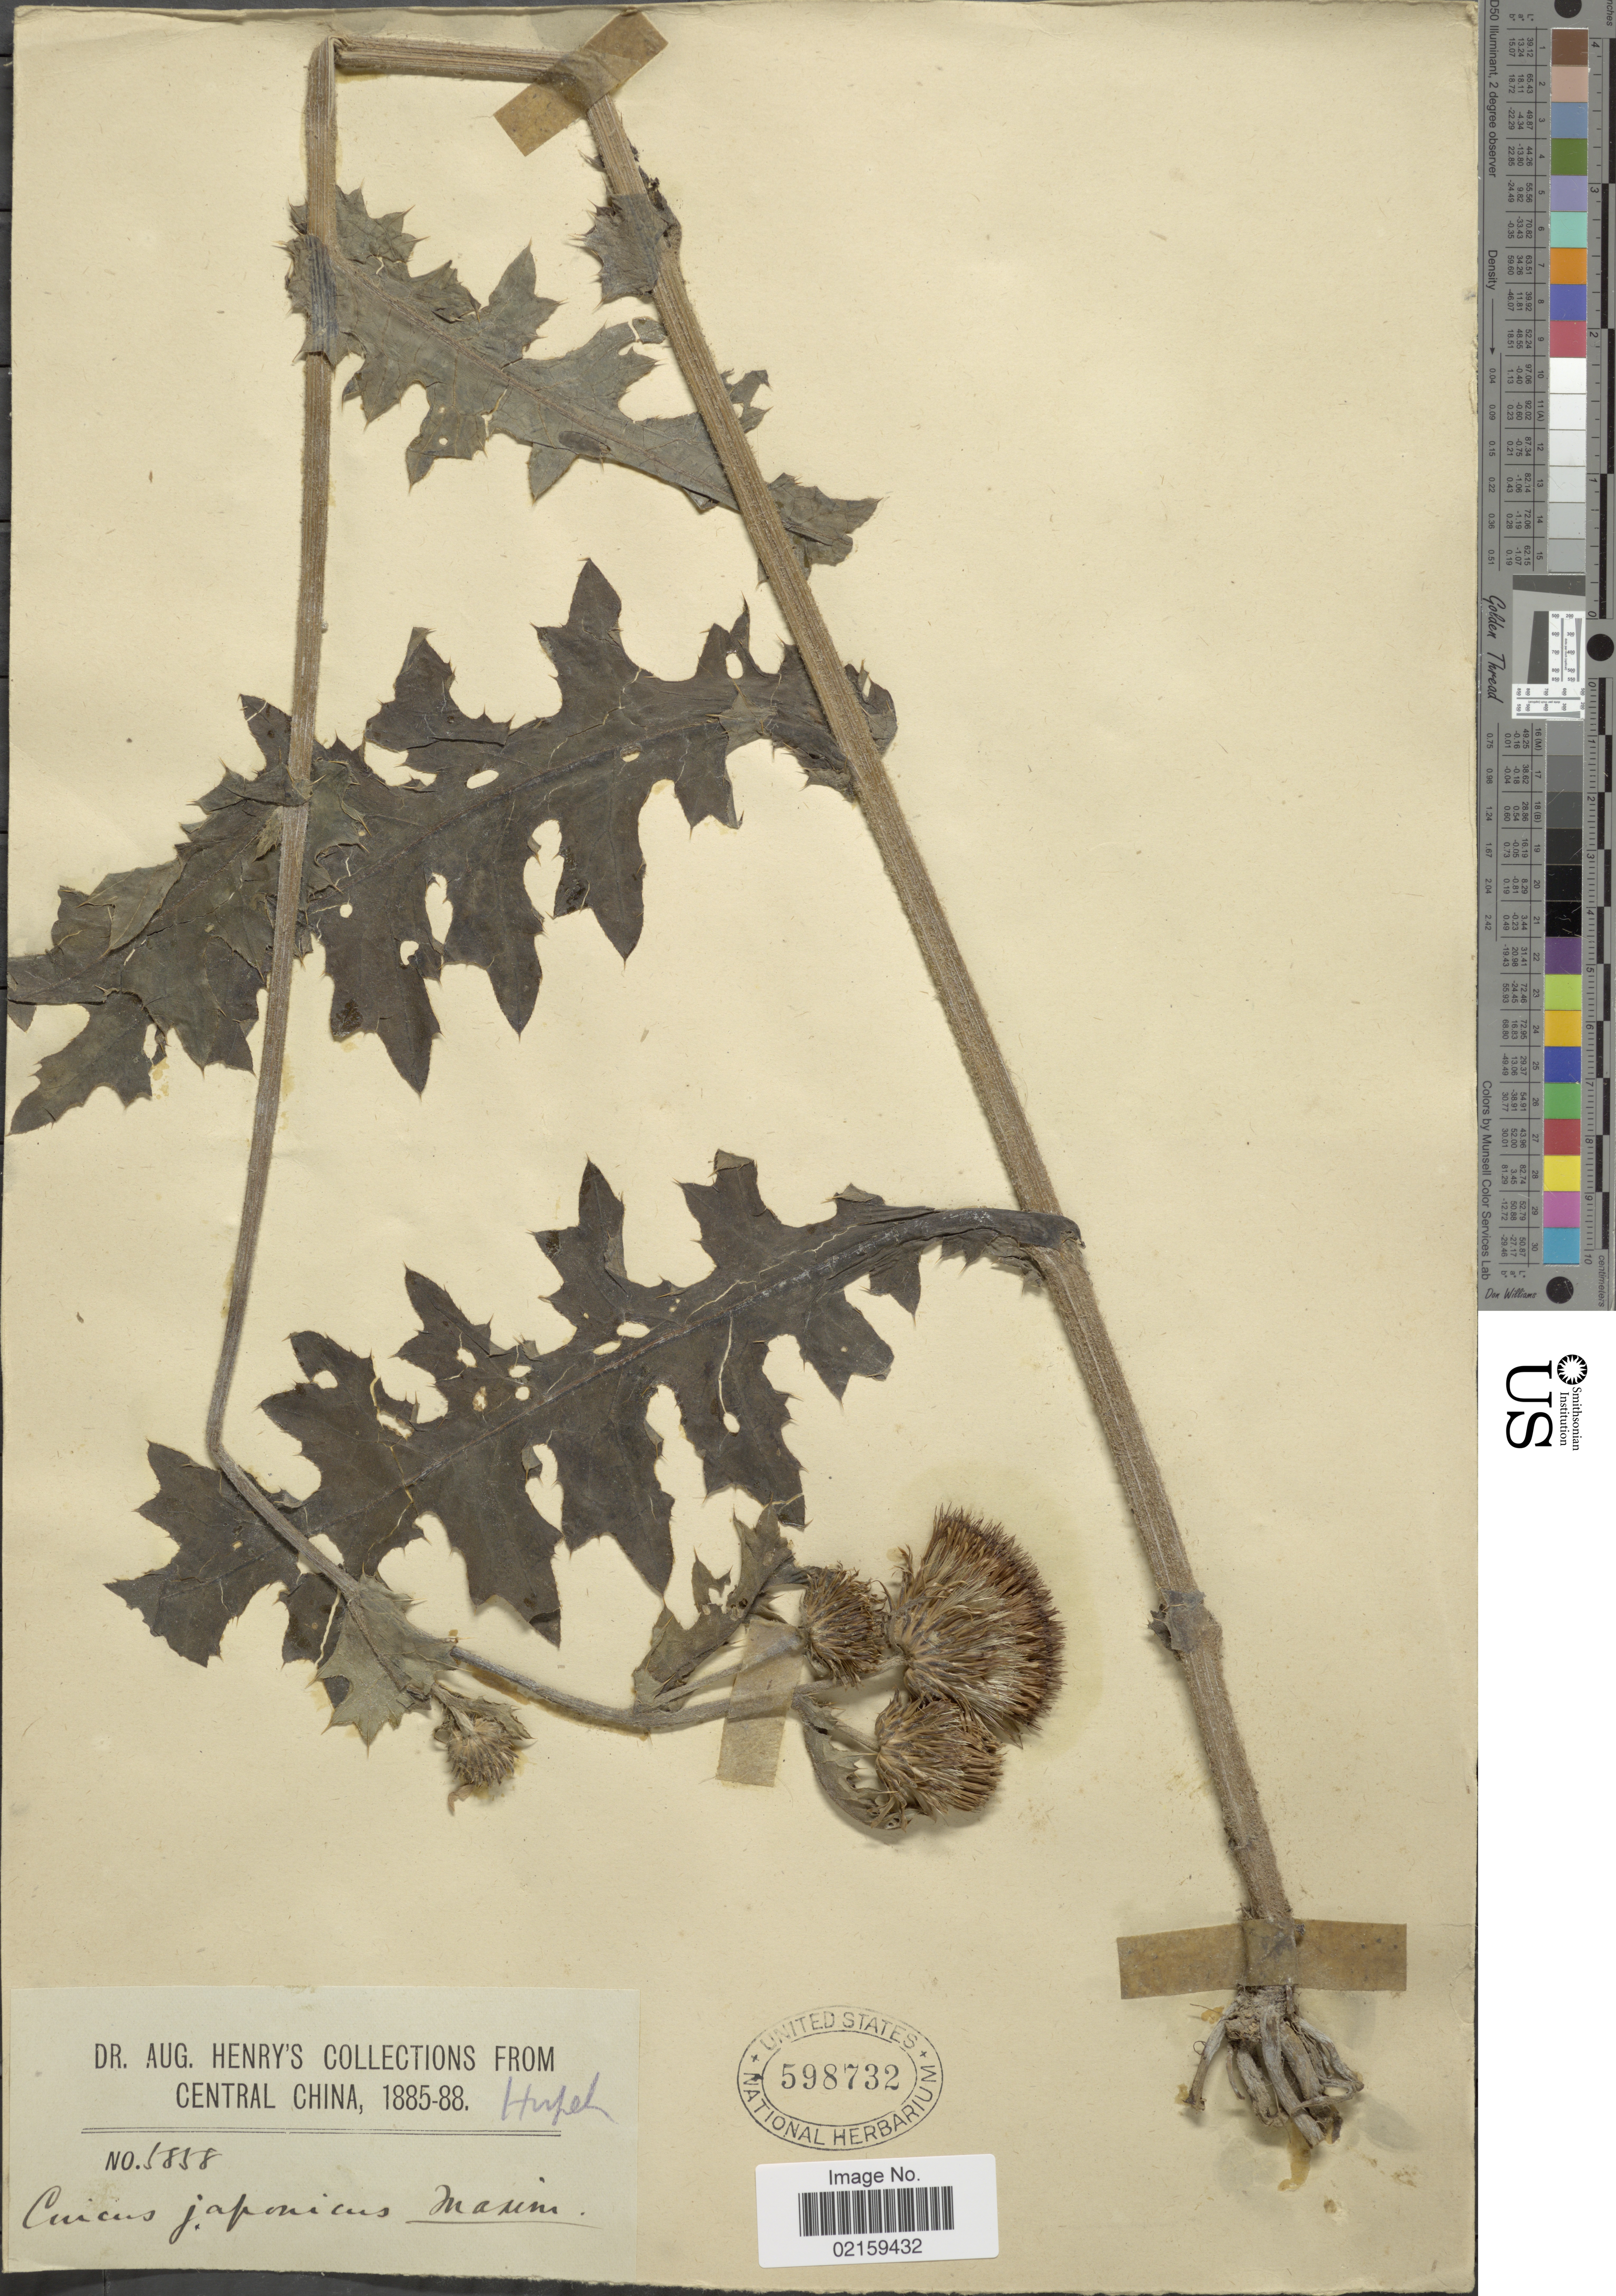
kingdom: Plantae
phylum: Tracheophyta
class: Magnoliopsida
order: Asterales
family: Asteraceae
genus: Cirsium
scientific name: Cirsium japonicum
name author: DC.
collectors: A. Henry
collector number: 5858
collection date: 1885/1888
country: China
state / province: Hubei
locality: Hupeh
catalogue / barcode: US 598732